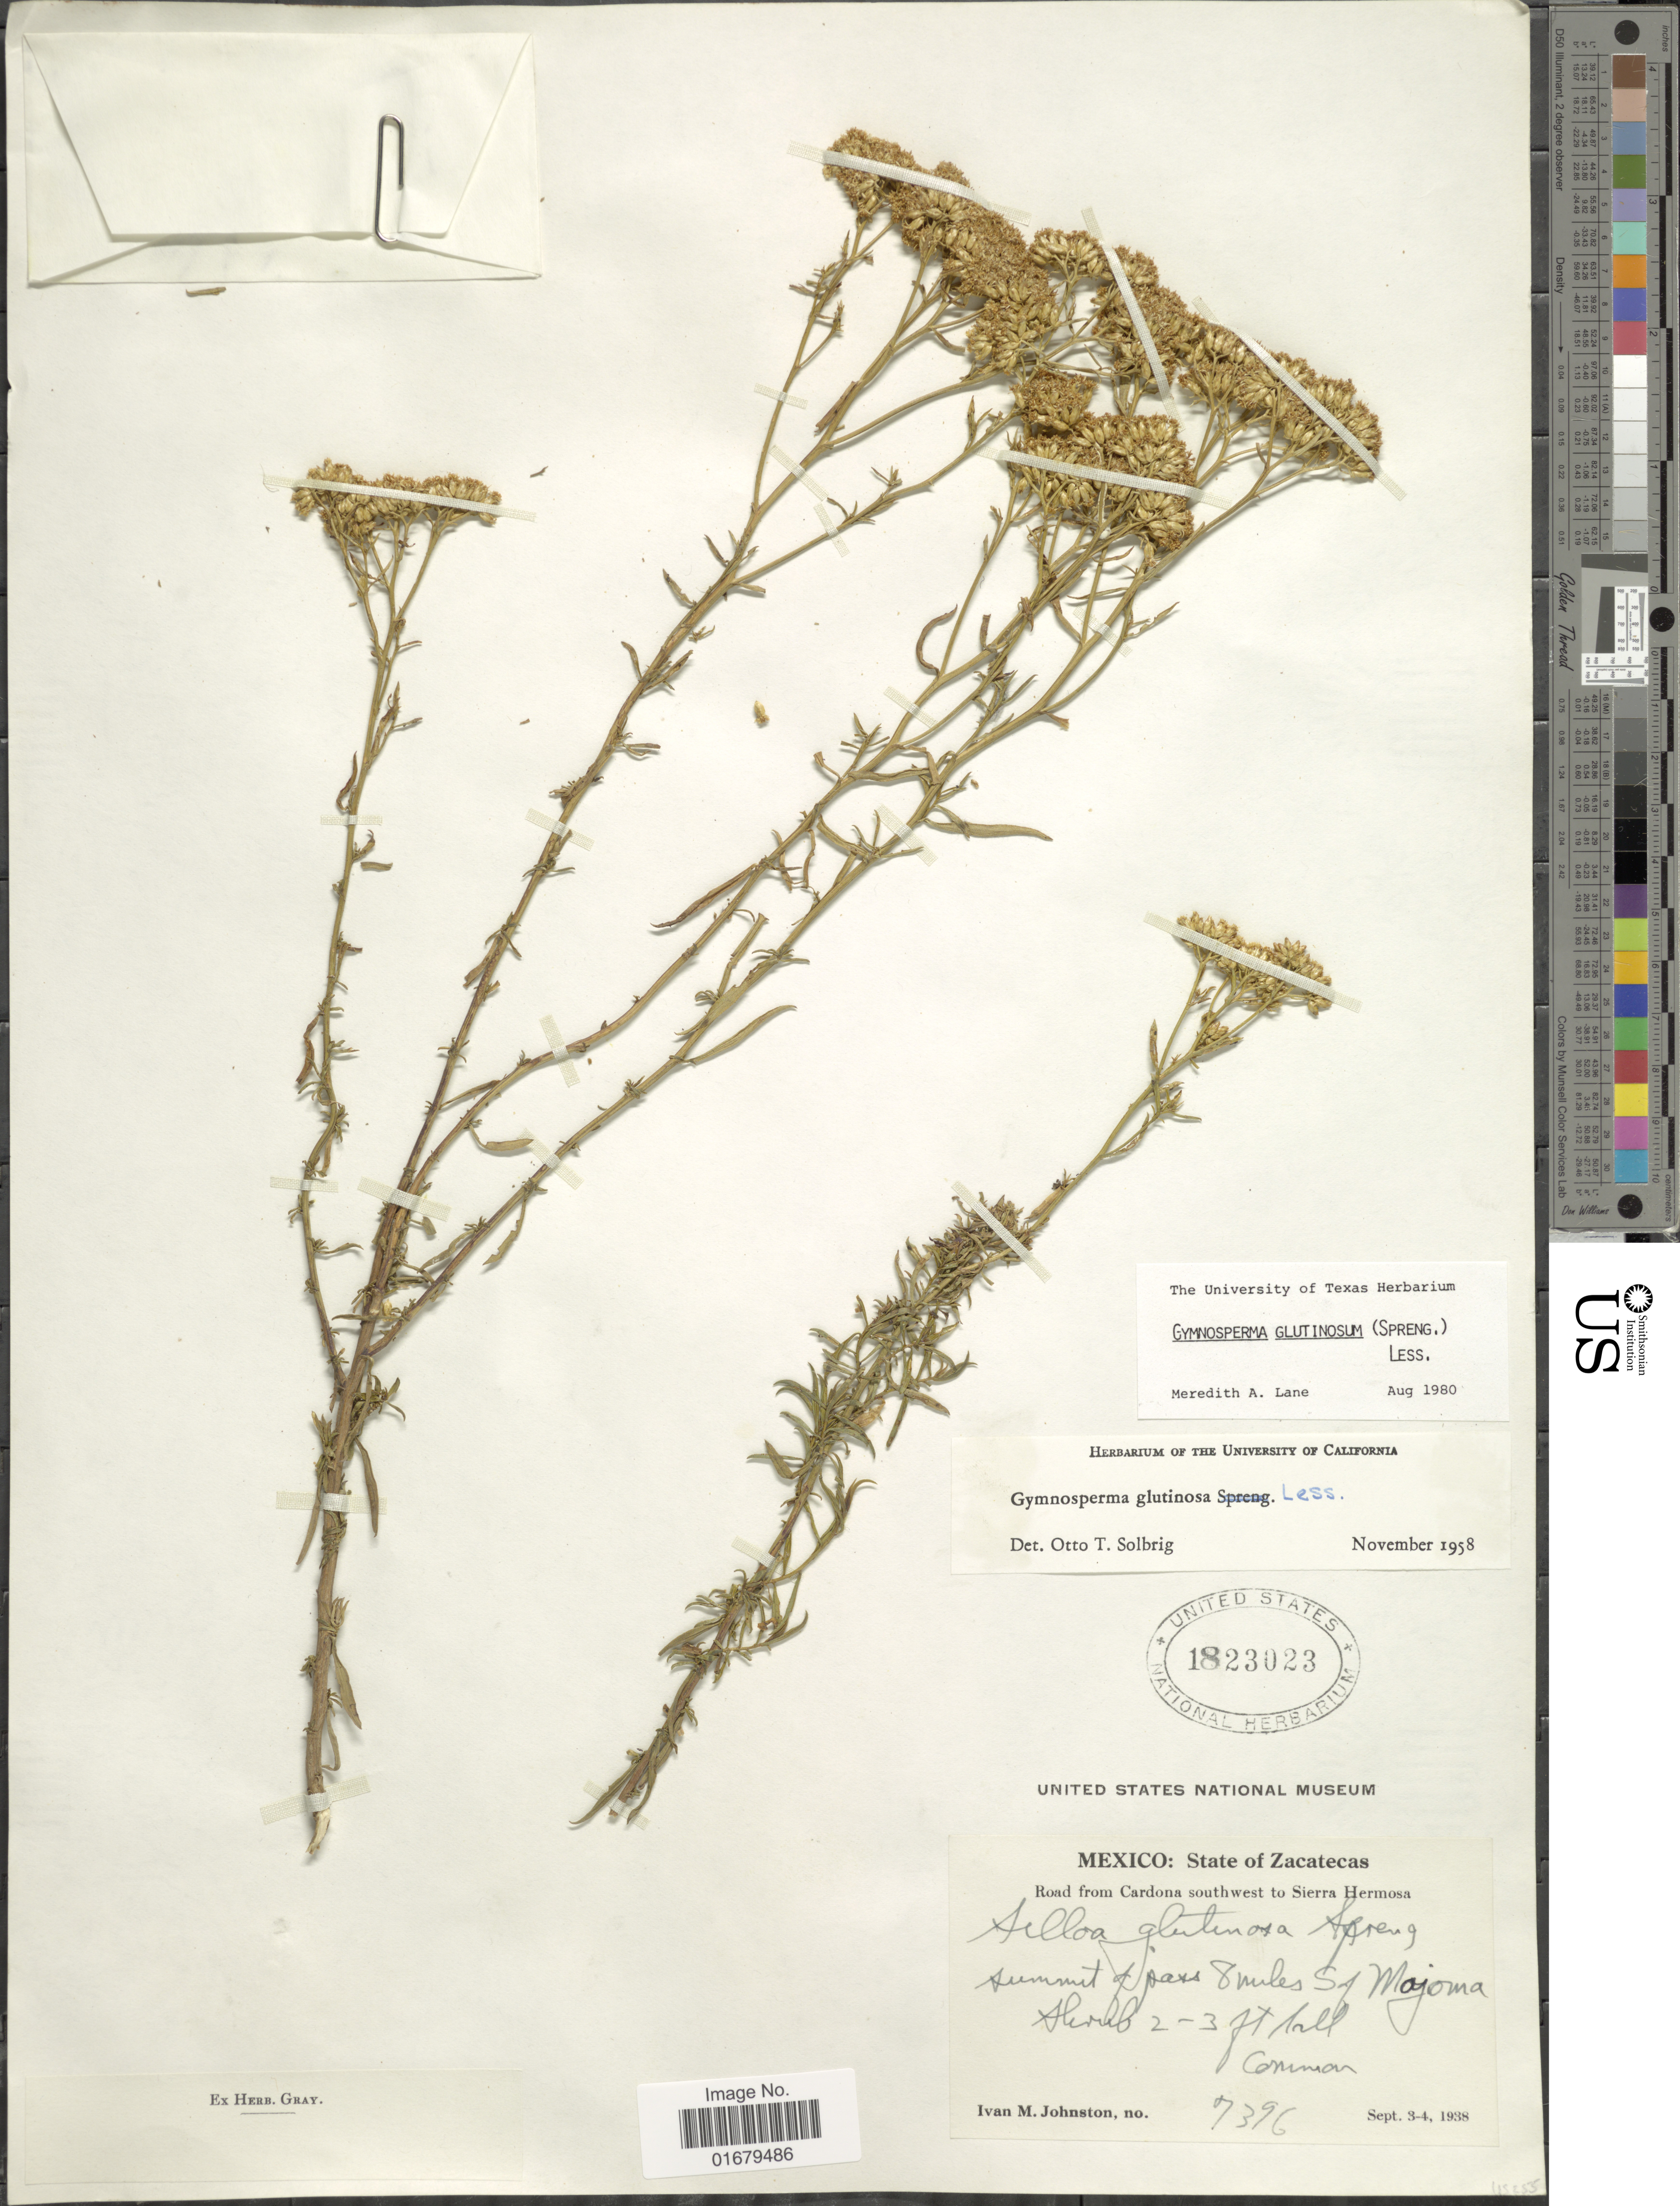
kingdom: Plantae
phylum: Tracheophyta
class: Magnoliopsida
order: Asterales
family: Asteraceae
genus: Gymnosperma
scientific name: Gymnosperma glutinosum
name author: (Spreng.) Less.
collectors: I.M. Johnston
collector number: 7396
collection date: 1938-09-03/1938-09-04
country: Mexico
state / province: Zacatecas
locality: Road from Cardona southwest to Sierra Hermosa, summit of pass 8 miles S of Majoma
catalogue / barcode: US 1823023